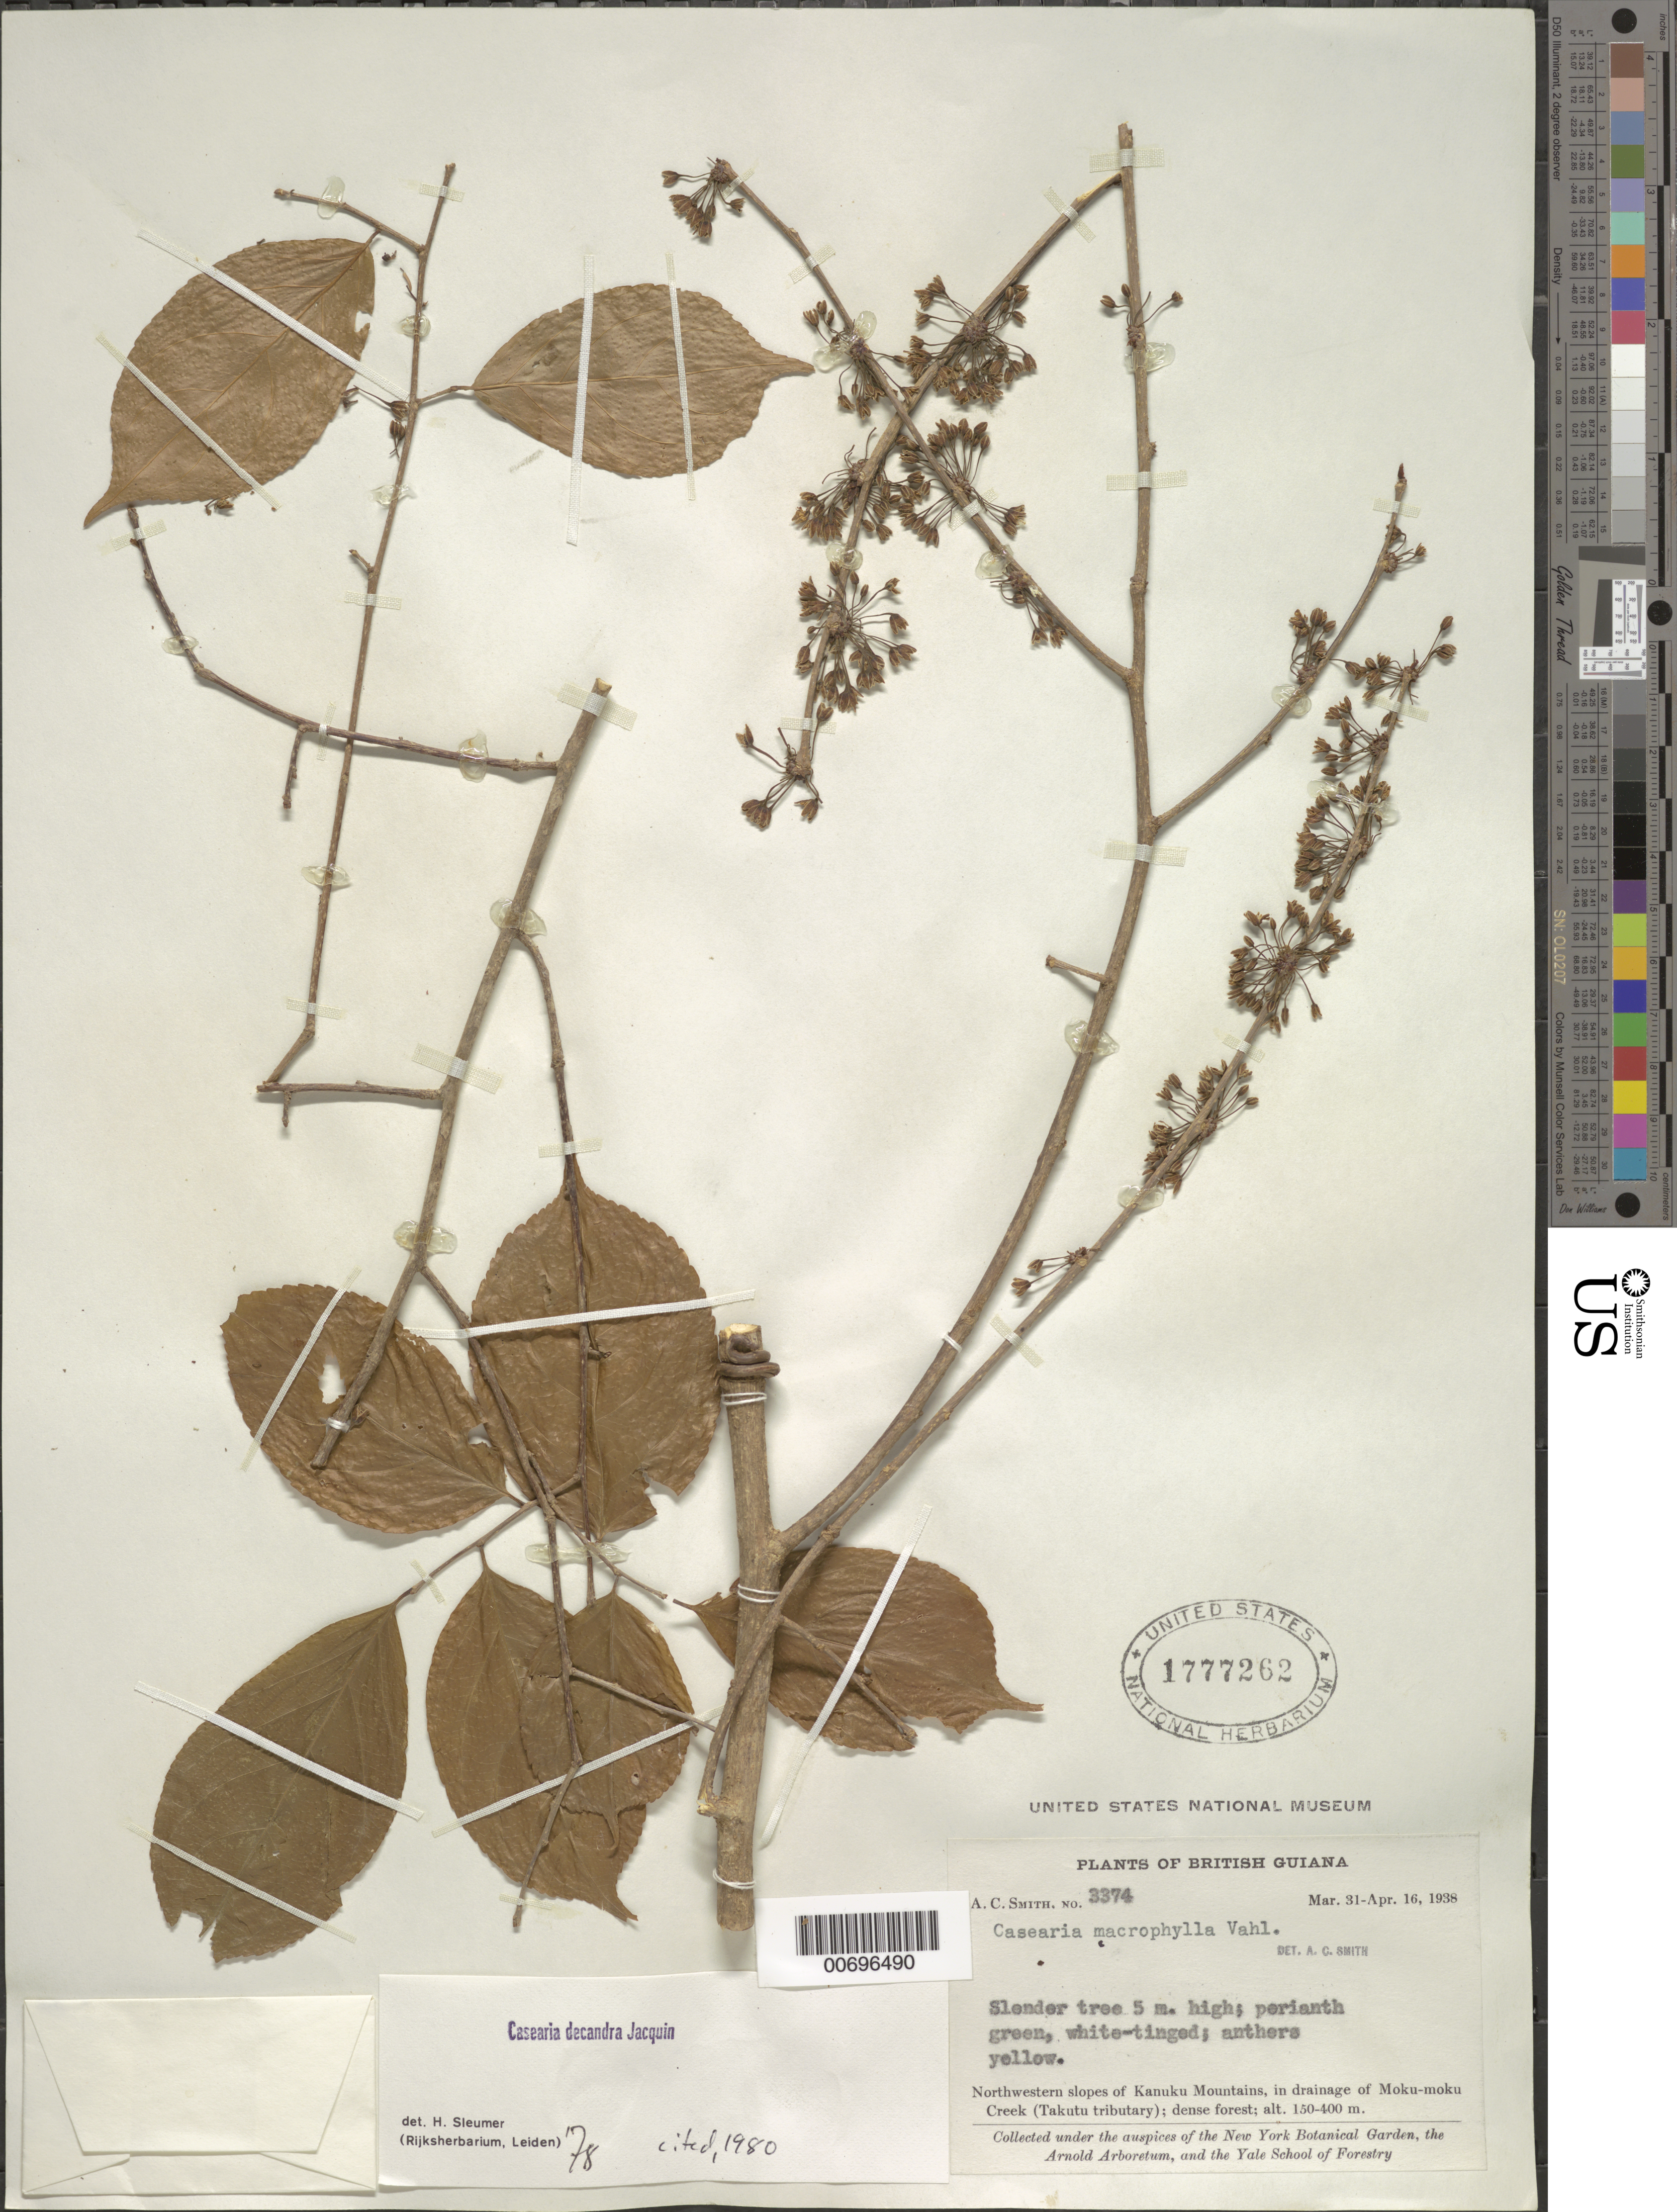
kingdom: Plantae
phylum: Tracheophyta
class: Magnoliopsida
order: Malpighiales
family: Salicaceae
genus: Casearia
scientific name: Casearia decandra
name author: Jacq.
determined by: Sleumer, H. O.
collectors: A. C. Smith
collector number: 3374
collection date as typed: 31-Mar-38 to 16-Apr-38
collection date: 1938-03-31/1938-04-16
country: Guyana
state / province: U. Takutu-U. Essequibo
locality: Kanuku Mts., NW slopes, in drainage of Moku-moku Creek (Takutu tributary)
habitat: Dense forest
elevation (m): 150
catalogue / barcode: US 1777262